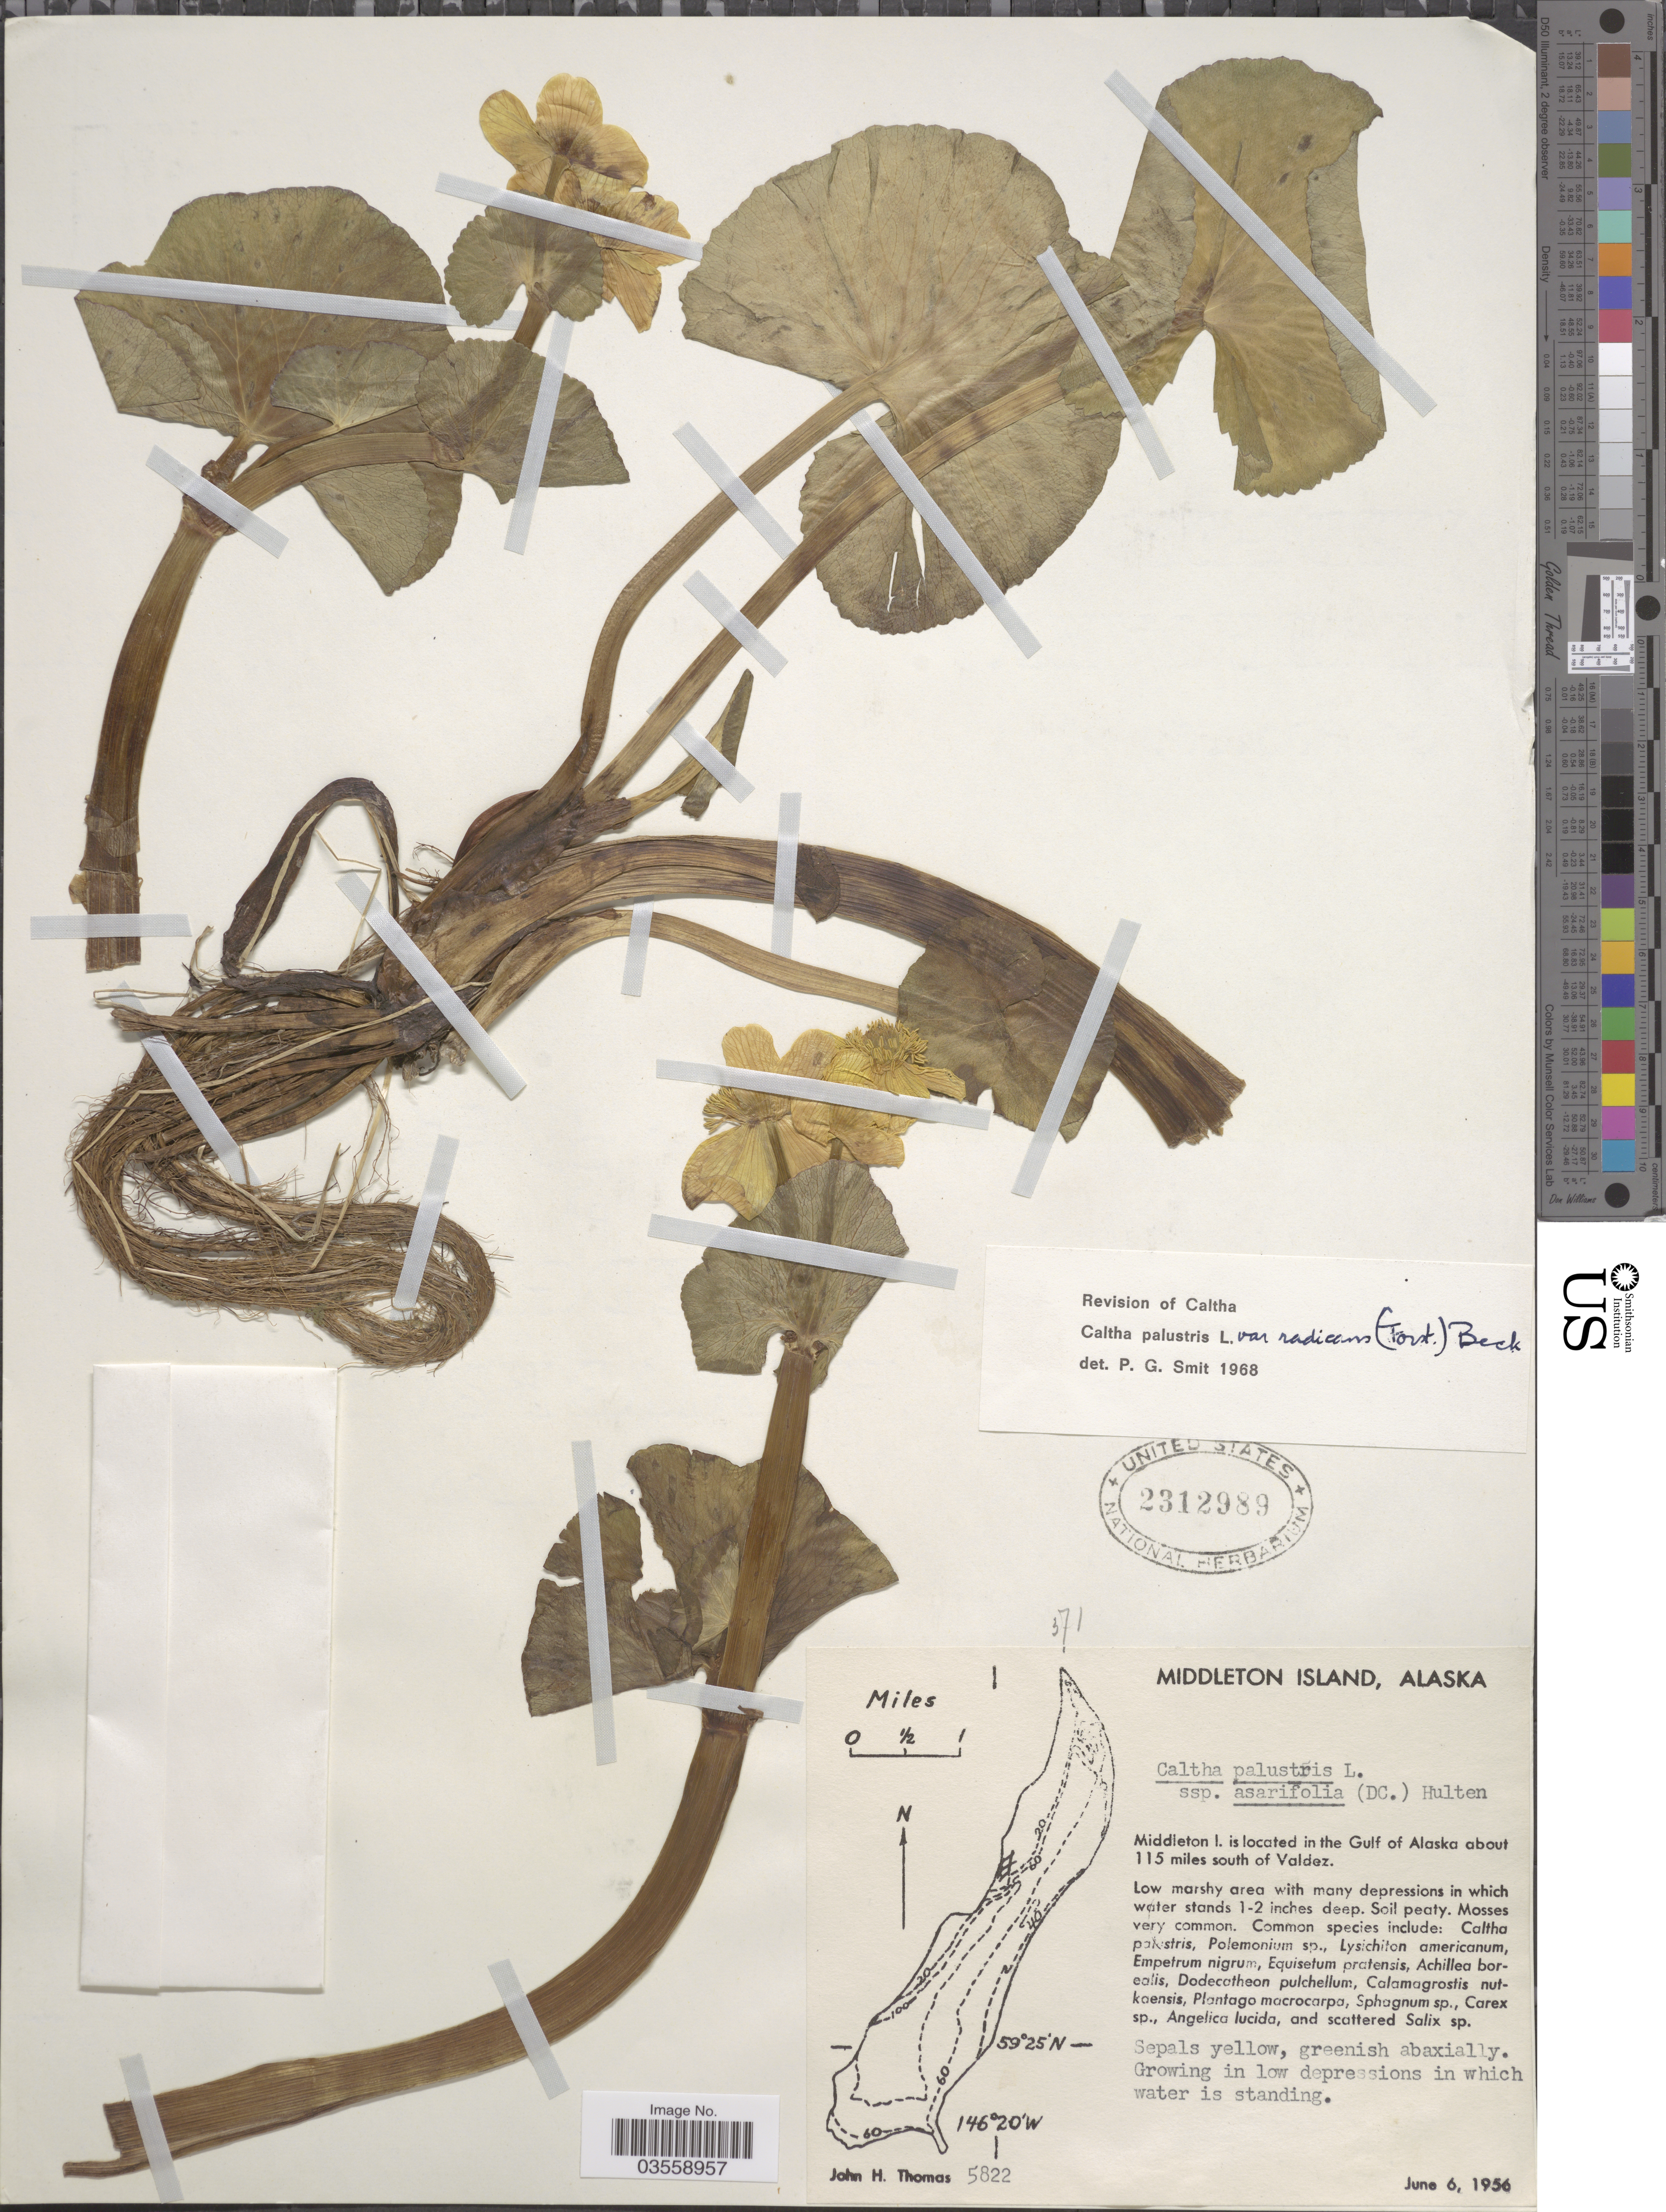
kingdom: Plantae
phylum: Tracheophyta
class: Magnoliopsida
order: Ranunculales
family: Ranunculaceae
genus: Caltha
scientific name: Caltha palustris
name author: L.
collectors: J. H. Thomas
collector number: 5822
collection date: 1956-06-06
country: United States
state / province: Alaska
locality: Middleton Island. Middleton I. is located in the Gulf of Alaska about 115 miles south of Valdez.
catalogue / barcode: US 2312989